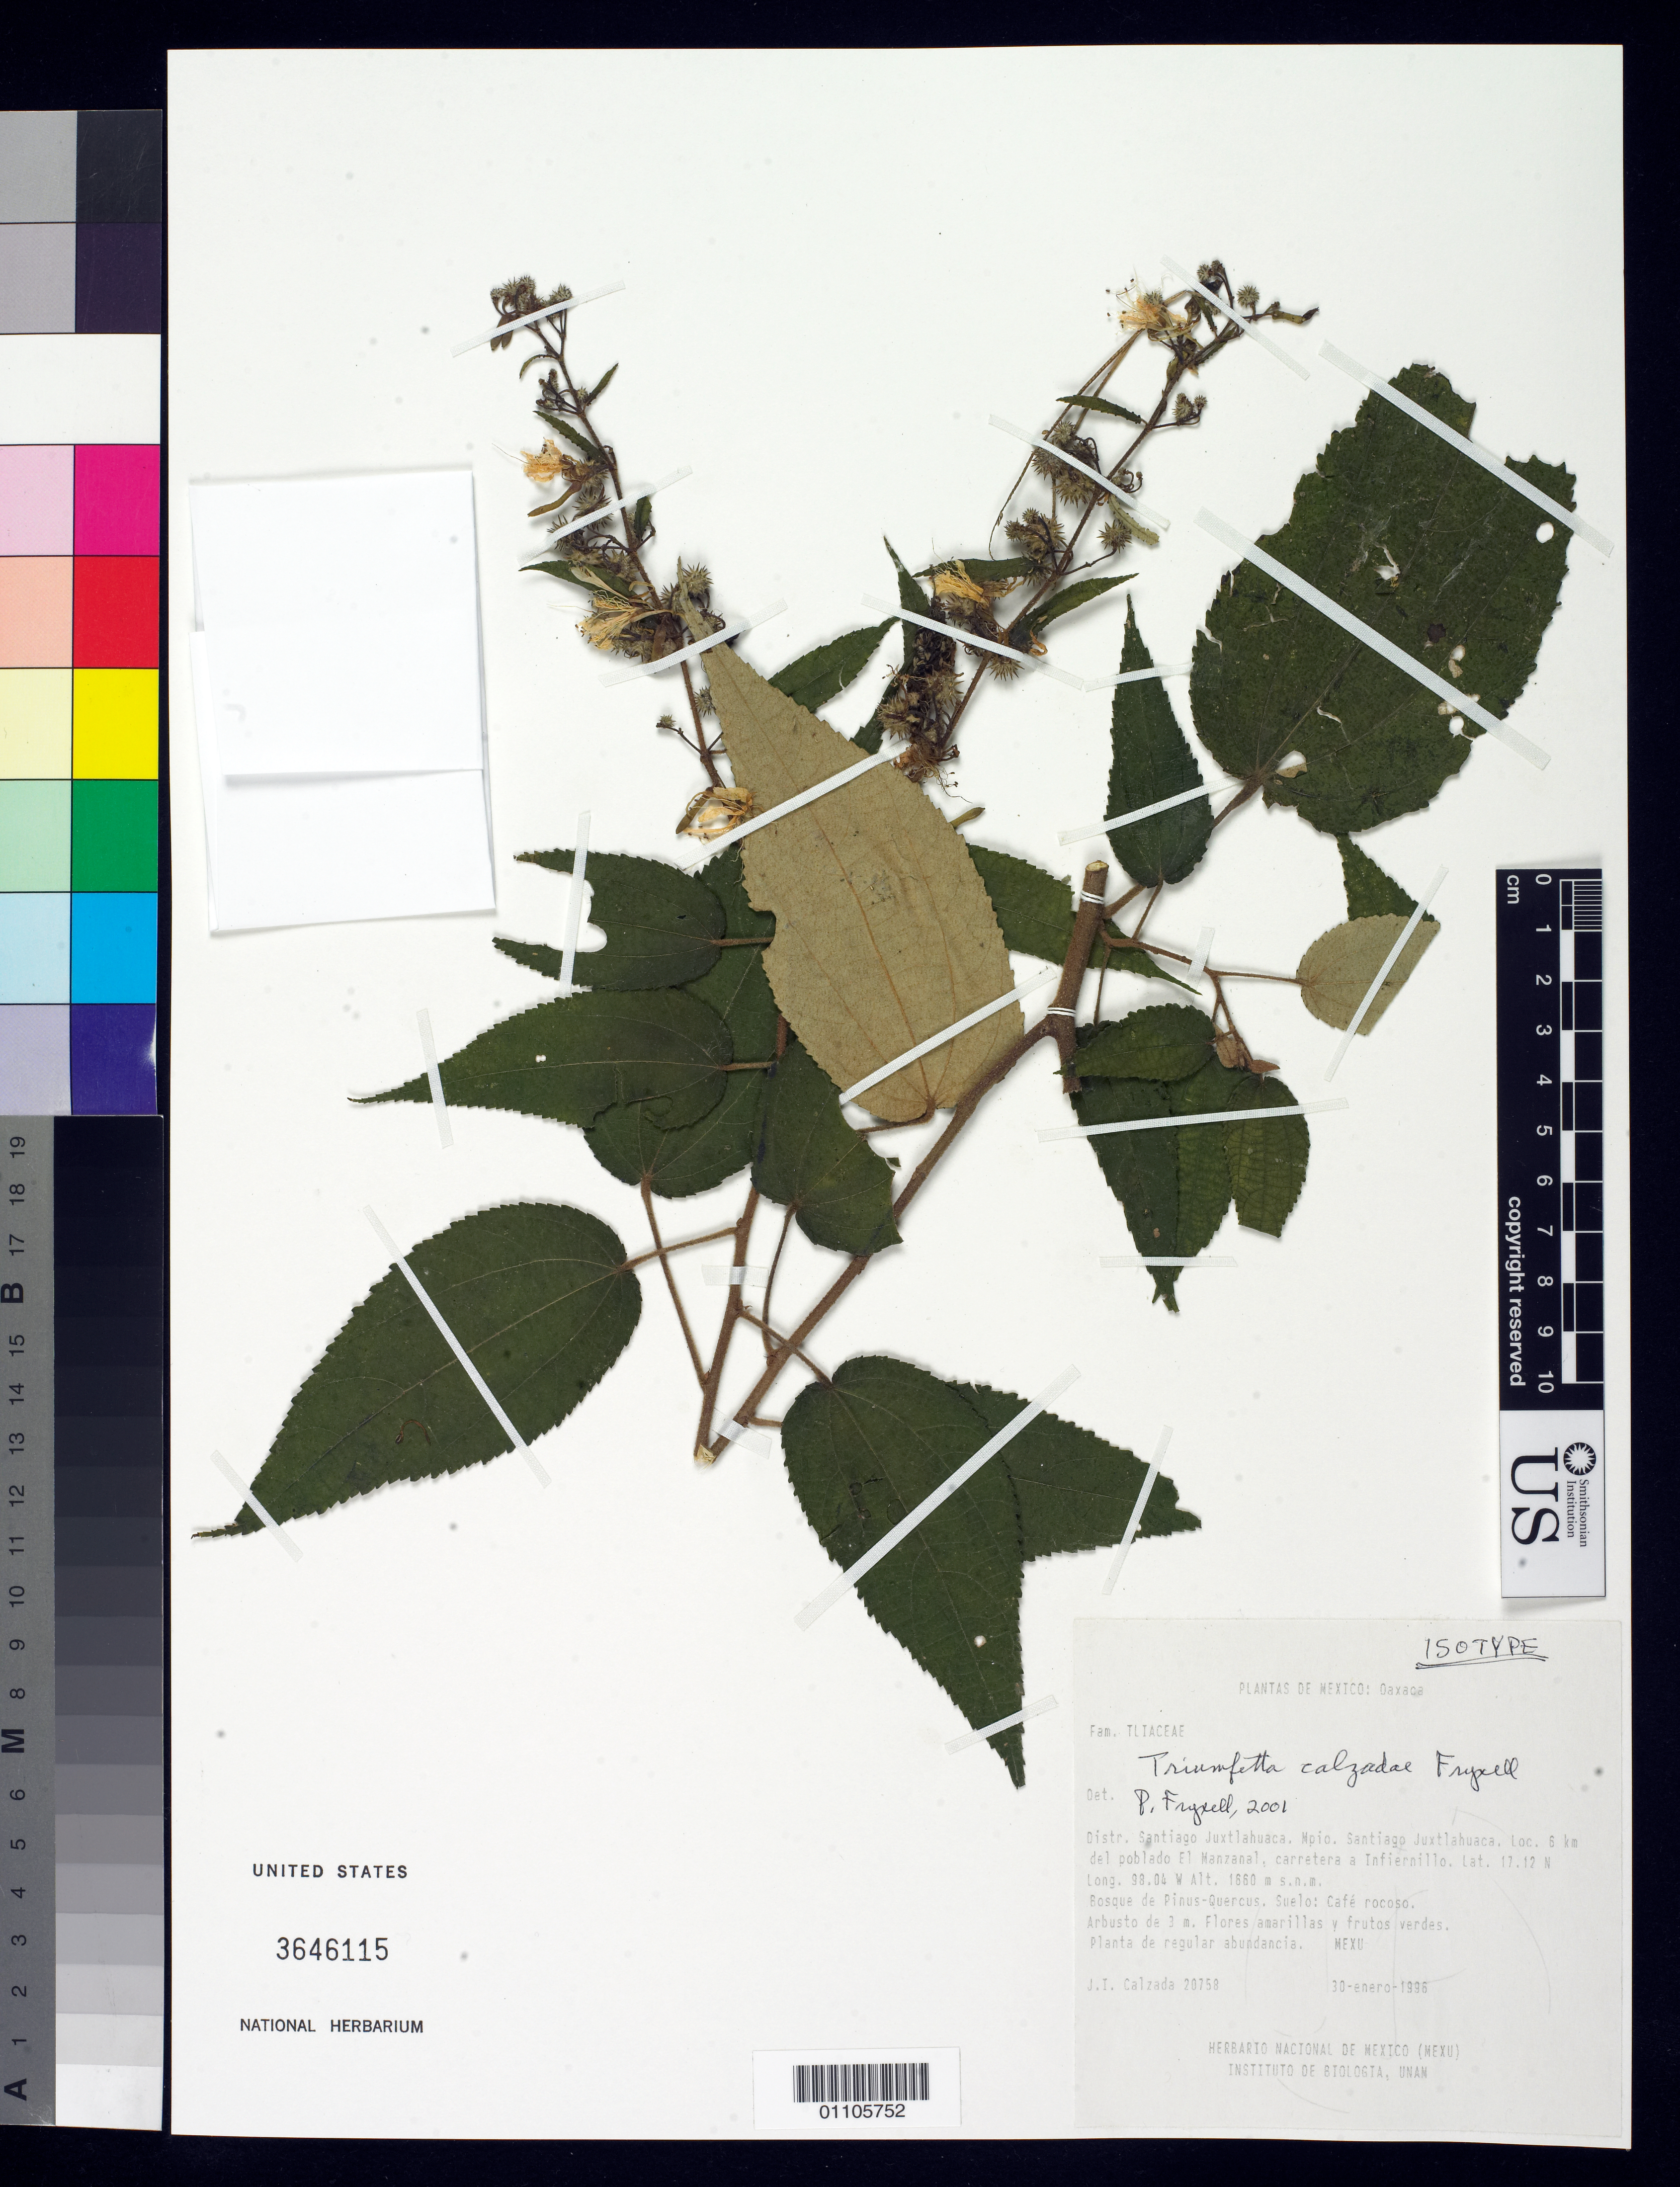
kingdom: Plantae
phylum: Tracheophyta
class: Magnoliopsida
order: Malvales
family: Malvaceae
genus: Triumfetta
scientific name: Triumfetta calzadae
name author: Fryxell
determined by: Fryxell, Paul A.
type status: Isotype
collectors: J. I. Calzada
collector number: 20758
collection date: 1996-01-30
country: Mexico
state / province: Oaxaca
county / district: Santiago Juxtlahuaca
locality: Distr. Santiago Juxtlahuaca, Mpio. Santiago Juxtlahuaca, 6 km del poblado El Manzanal, carretera a Infiernillo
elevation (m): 1660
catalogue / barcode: US 3646115